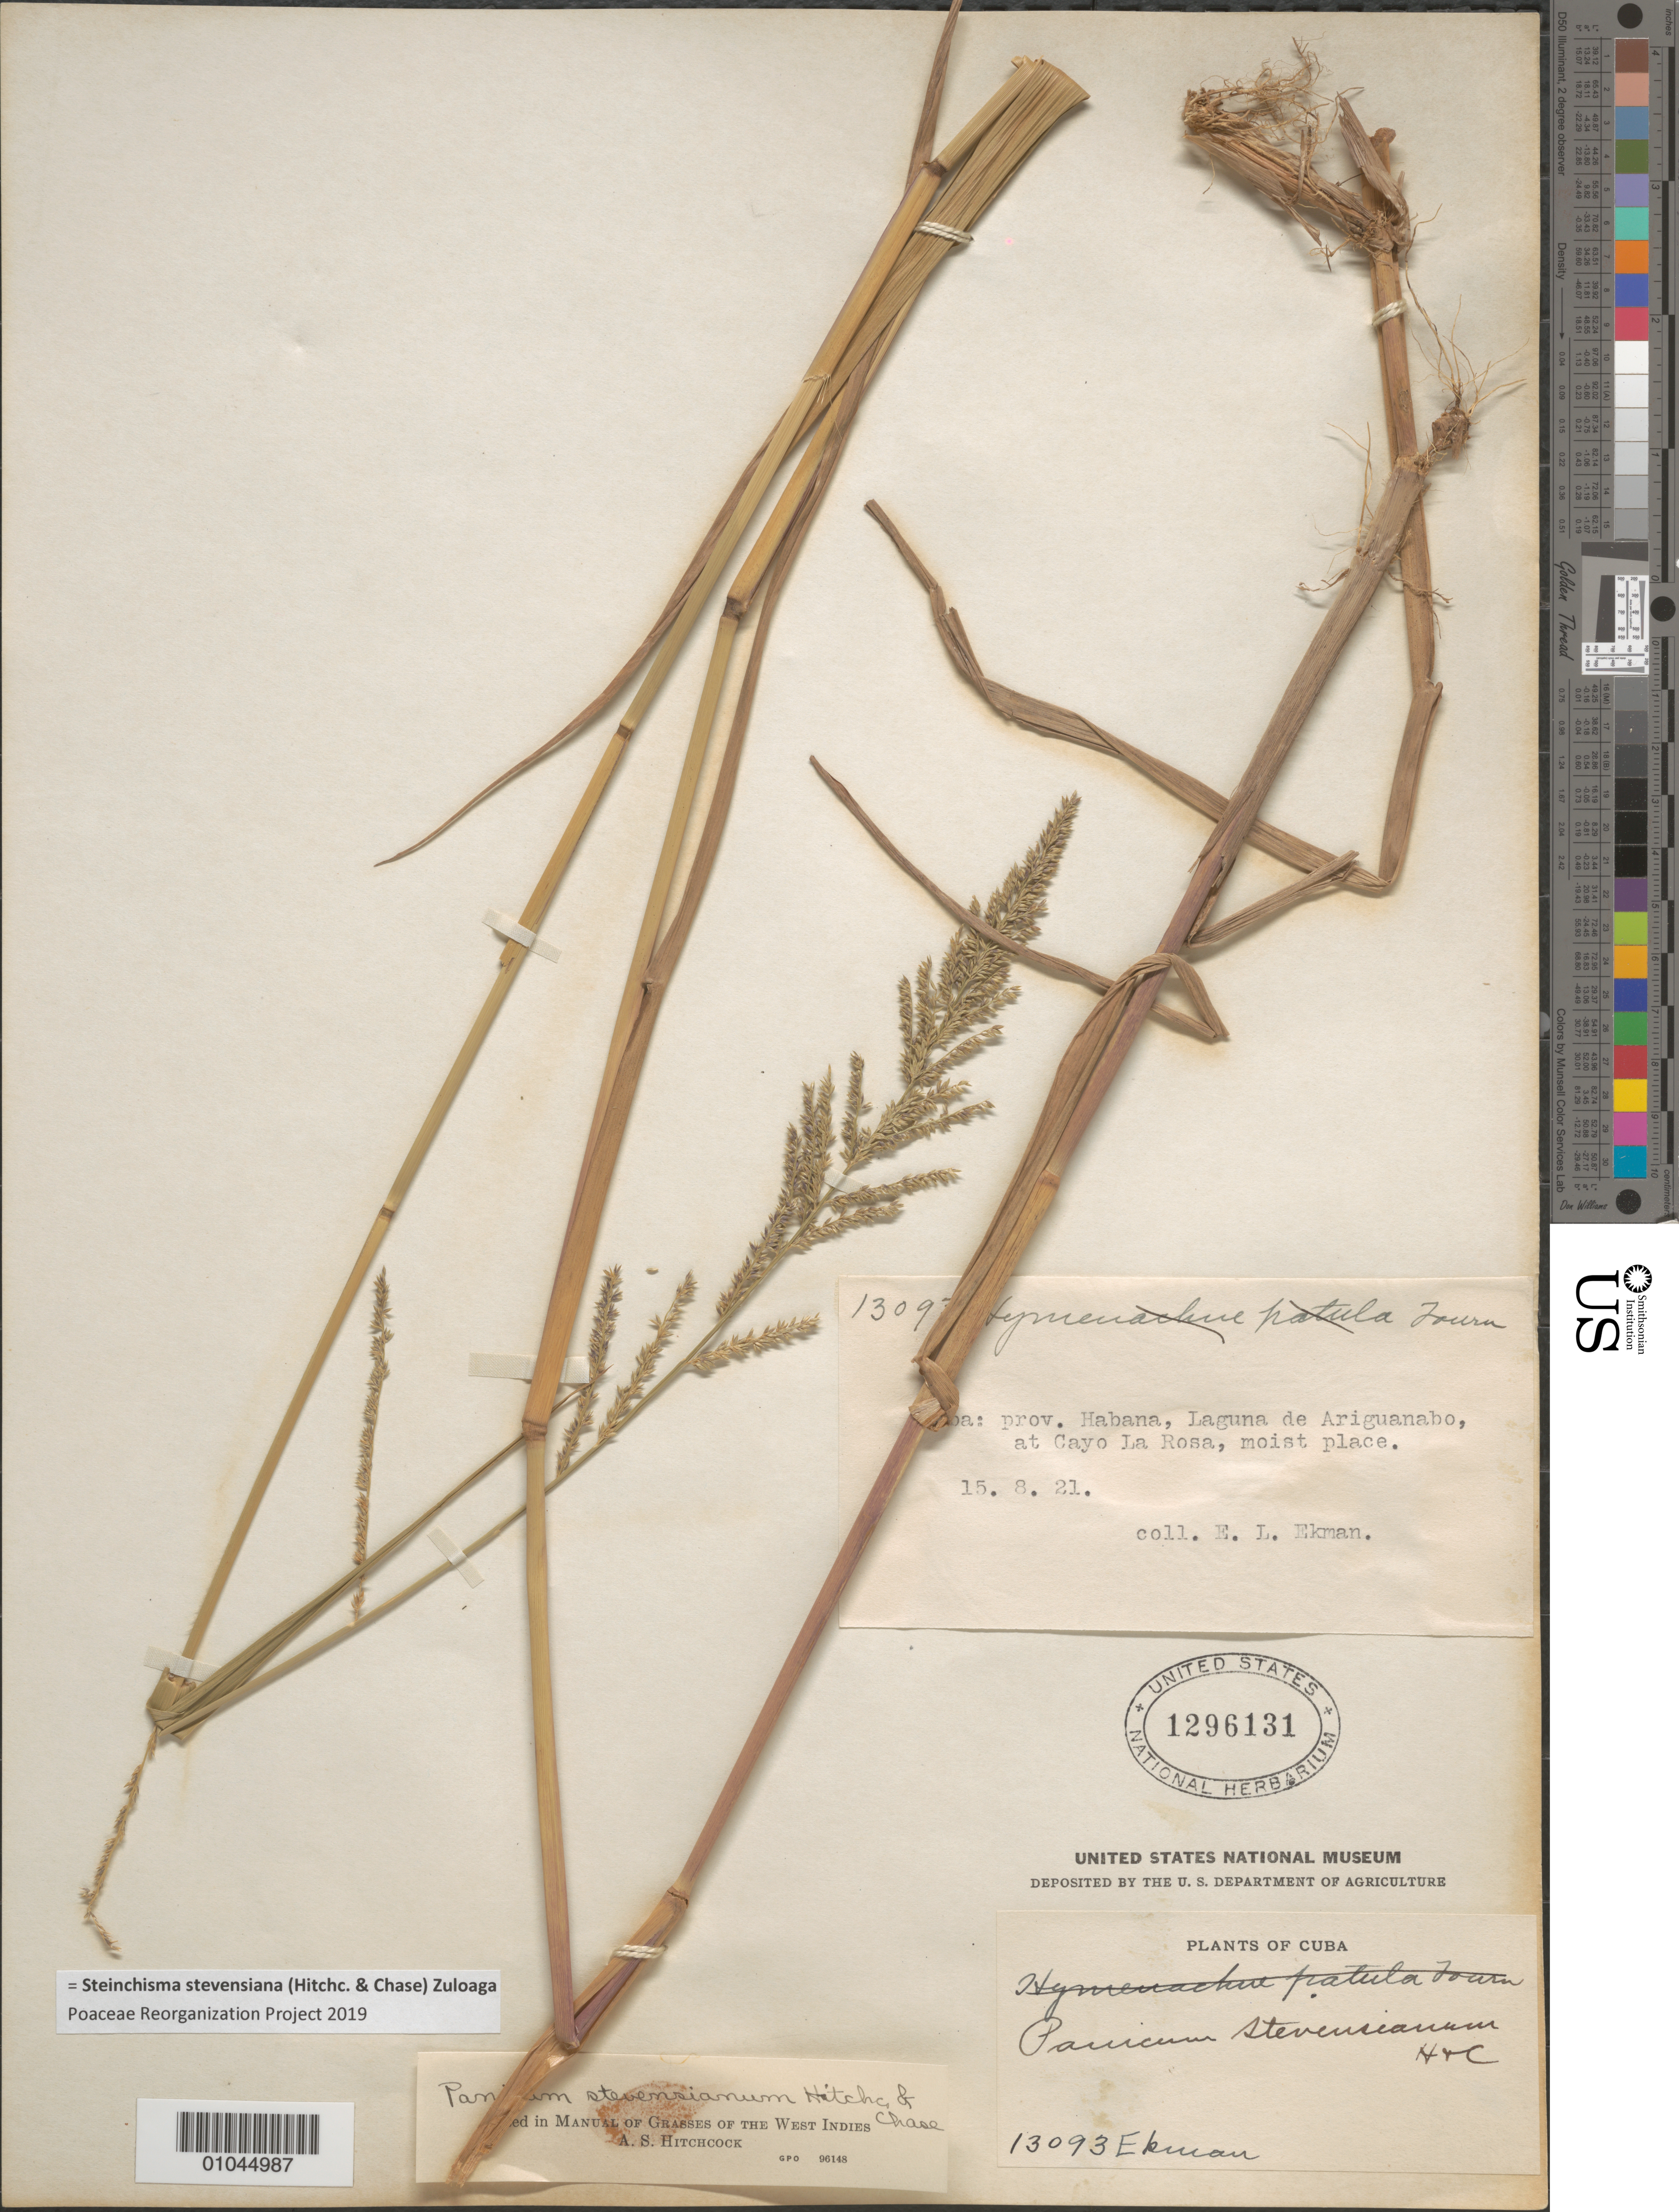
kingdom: Plantae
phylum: Tracheophyta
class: Liliopsida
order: Poales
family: Poaceae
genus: Panicum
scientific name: Panicum stevensianum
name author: Hitchc. & Chase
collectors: E. L. Ekman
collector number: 13093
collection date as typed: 15 Aug 1921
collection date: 1921-08-15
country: Cuba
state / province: La Habana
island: Cuba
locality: Laguna de Ariguanabo at Cayo la Rosa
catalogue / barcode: US 1296131